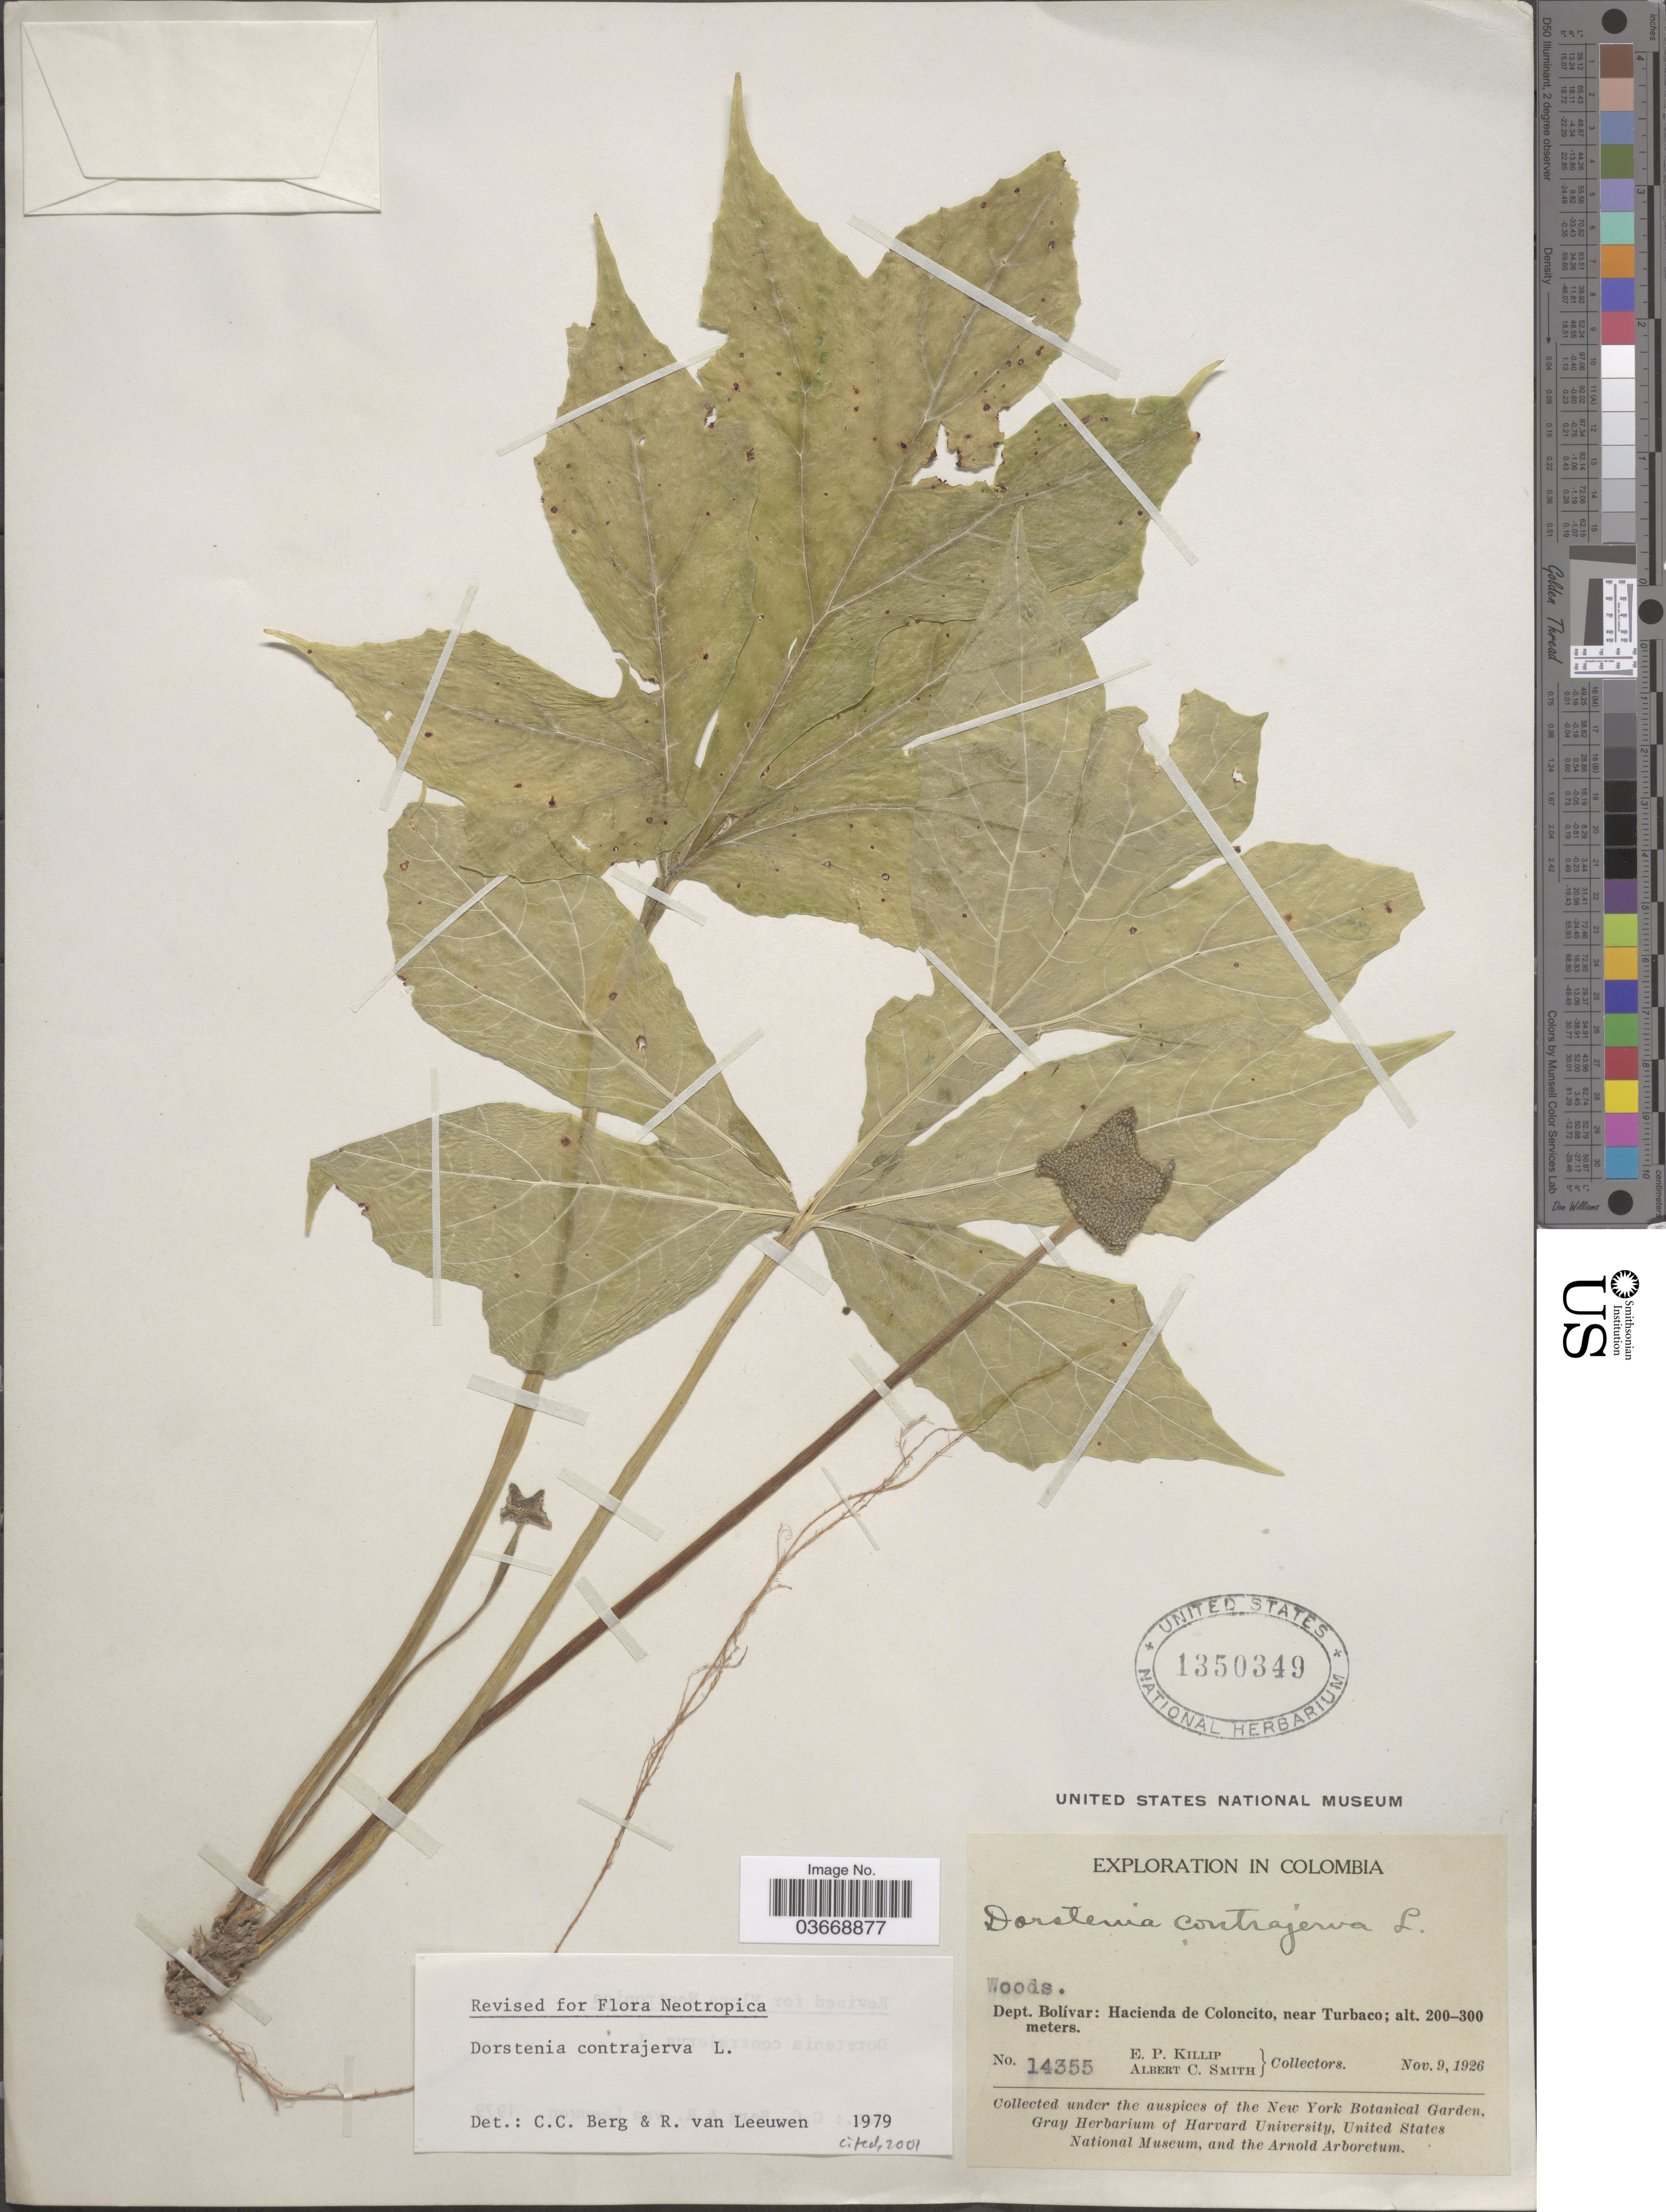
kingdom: Plantae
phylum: Tracheophyta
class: Magnoliopsida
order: Rosales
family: Moraceae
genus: Dorstenia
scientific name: Dorstenia contrajerva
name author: L.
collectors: E. P. Killip & A. C. Smith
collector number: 14355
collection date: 1926-11-09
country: Colombia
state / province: Bolívar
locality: Dept. Bolívar: Hacienda de Coloncito, near Turbaco.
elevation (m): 200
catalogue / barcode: US 1350349